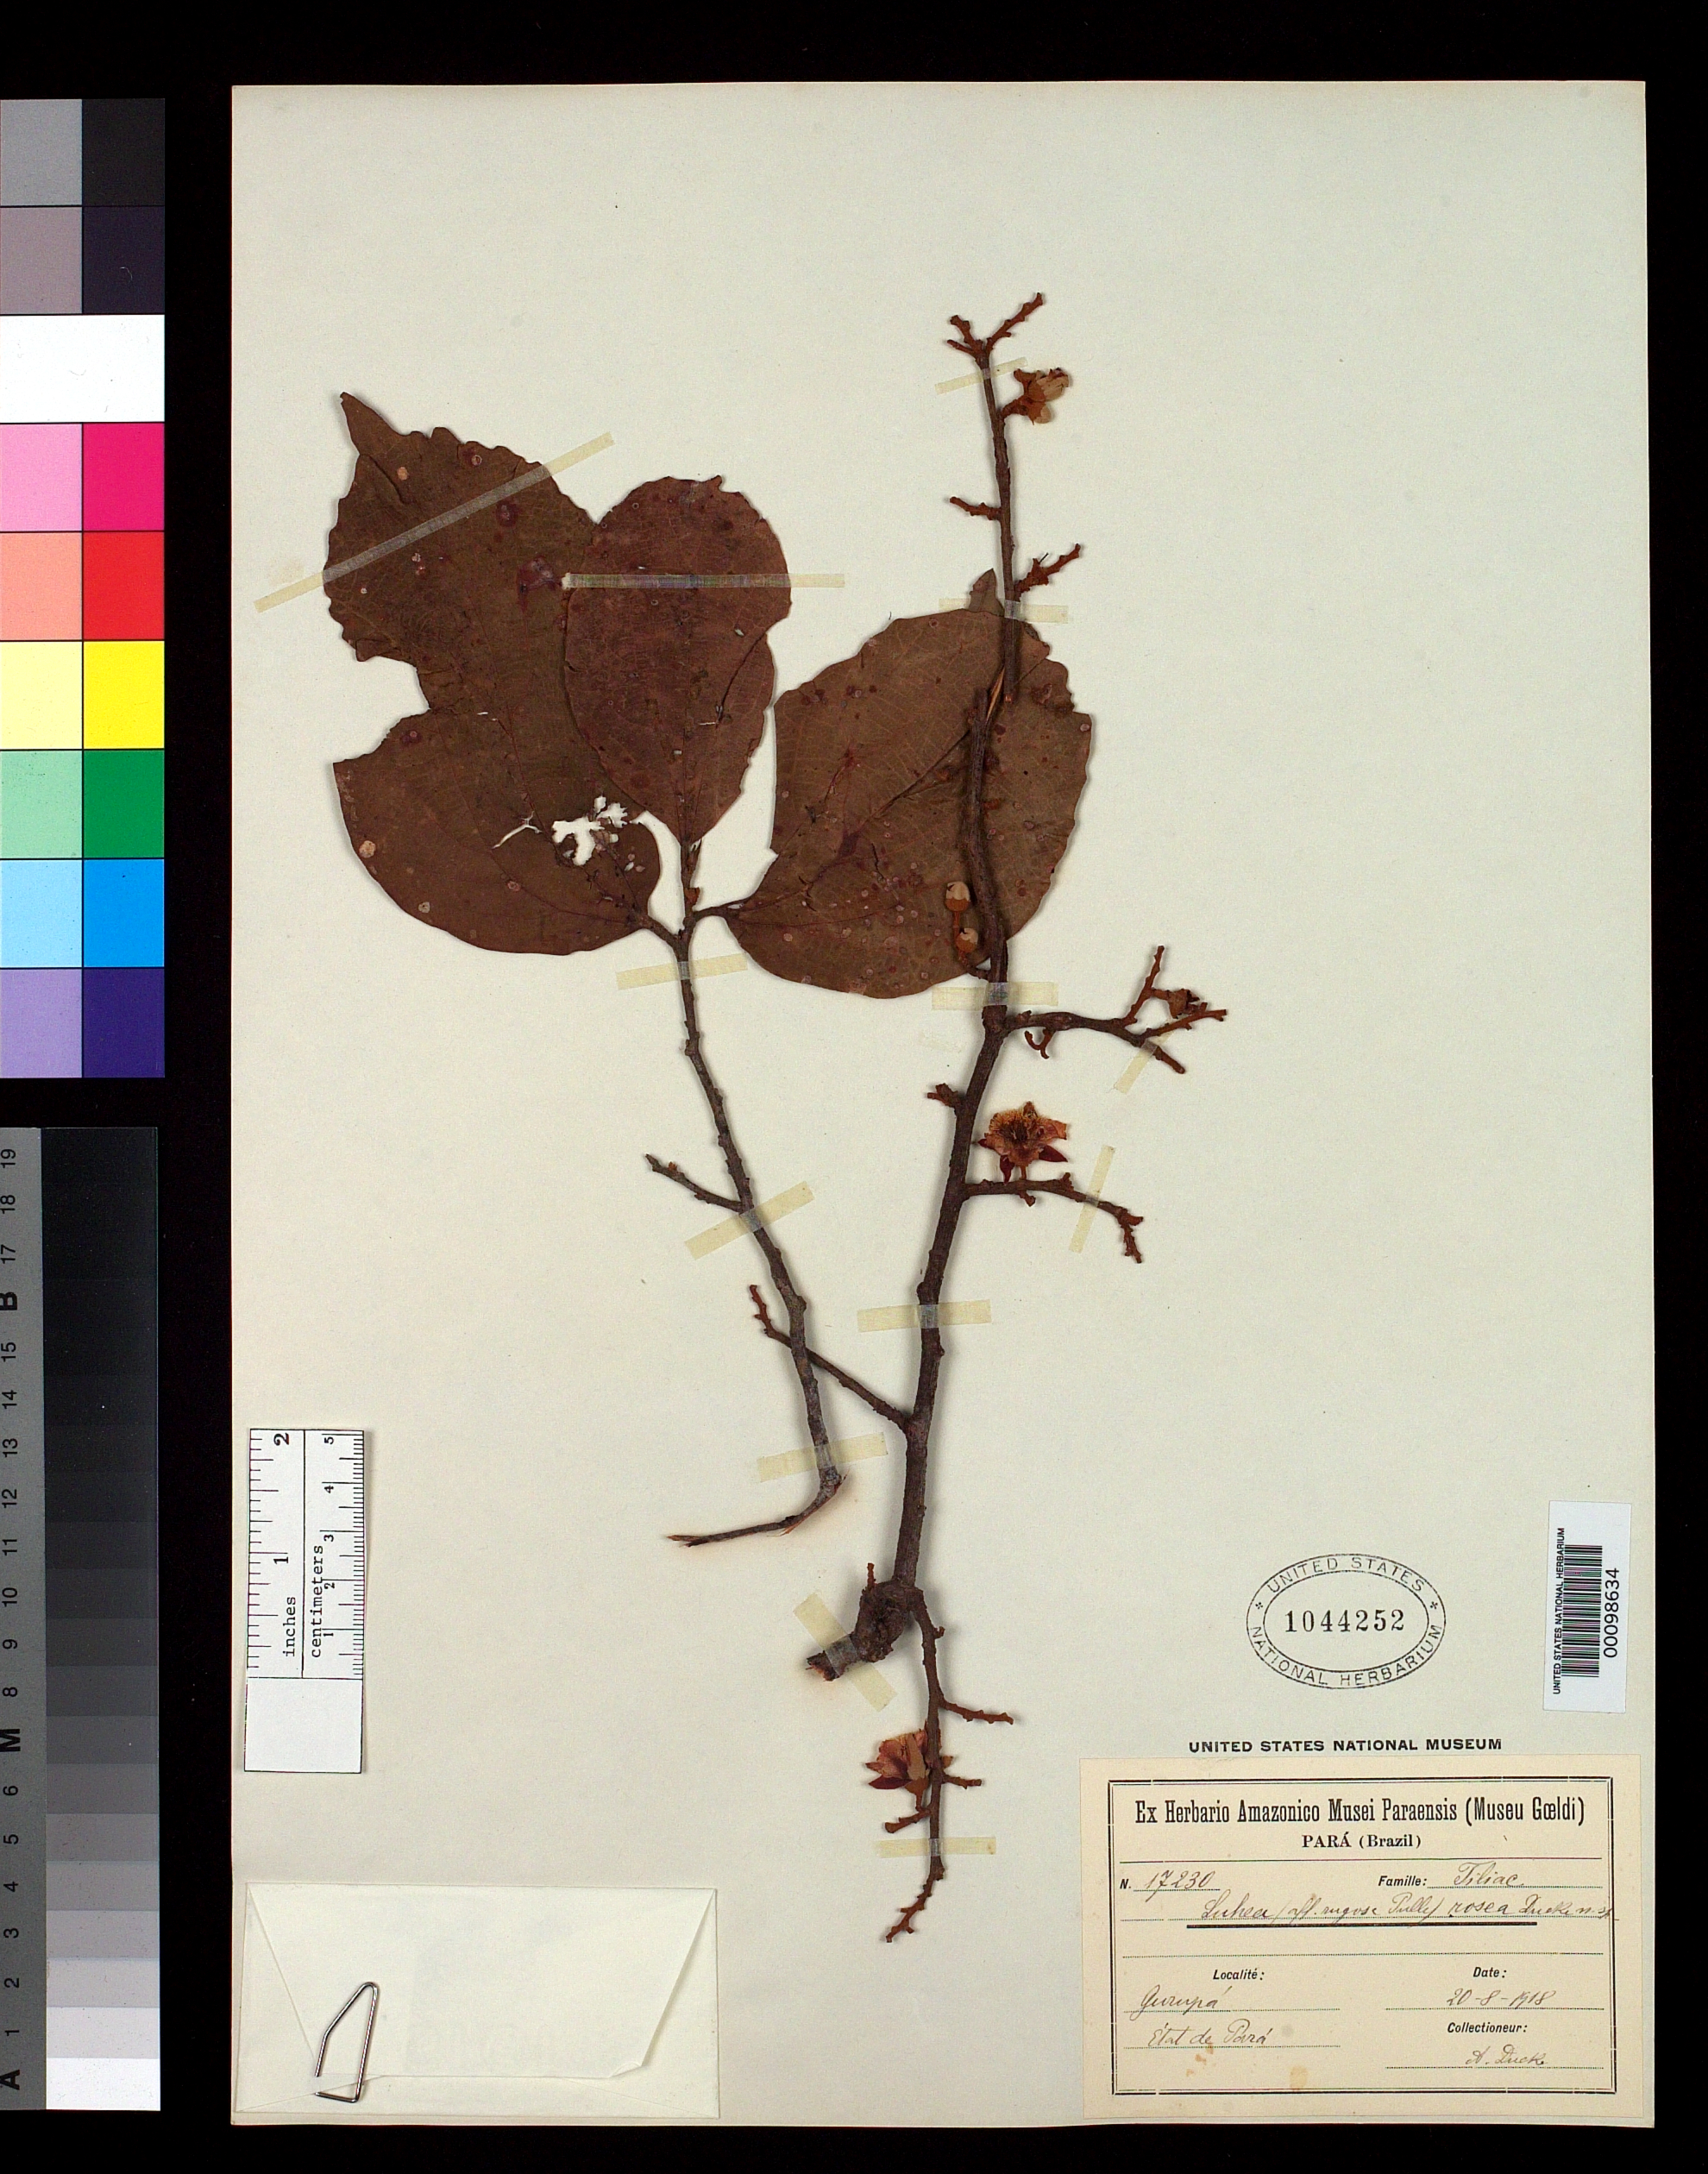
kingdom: Plantae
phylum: Tracheophyta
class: Magnoliopsida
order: Malvales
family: Malvaceae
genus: Luehea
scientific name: Luehea rosea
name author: Ducke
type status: Isosyntype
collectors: A. Ducke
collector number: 17230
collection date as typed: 20 Aug 1918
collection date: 1918-08-20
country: Brazil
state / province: Pará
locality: Gurupa.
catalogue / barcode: US 1044252